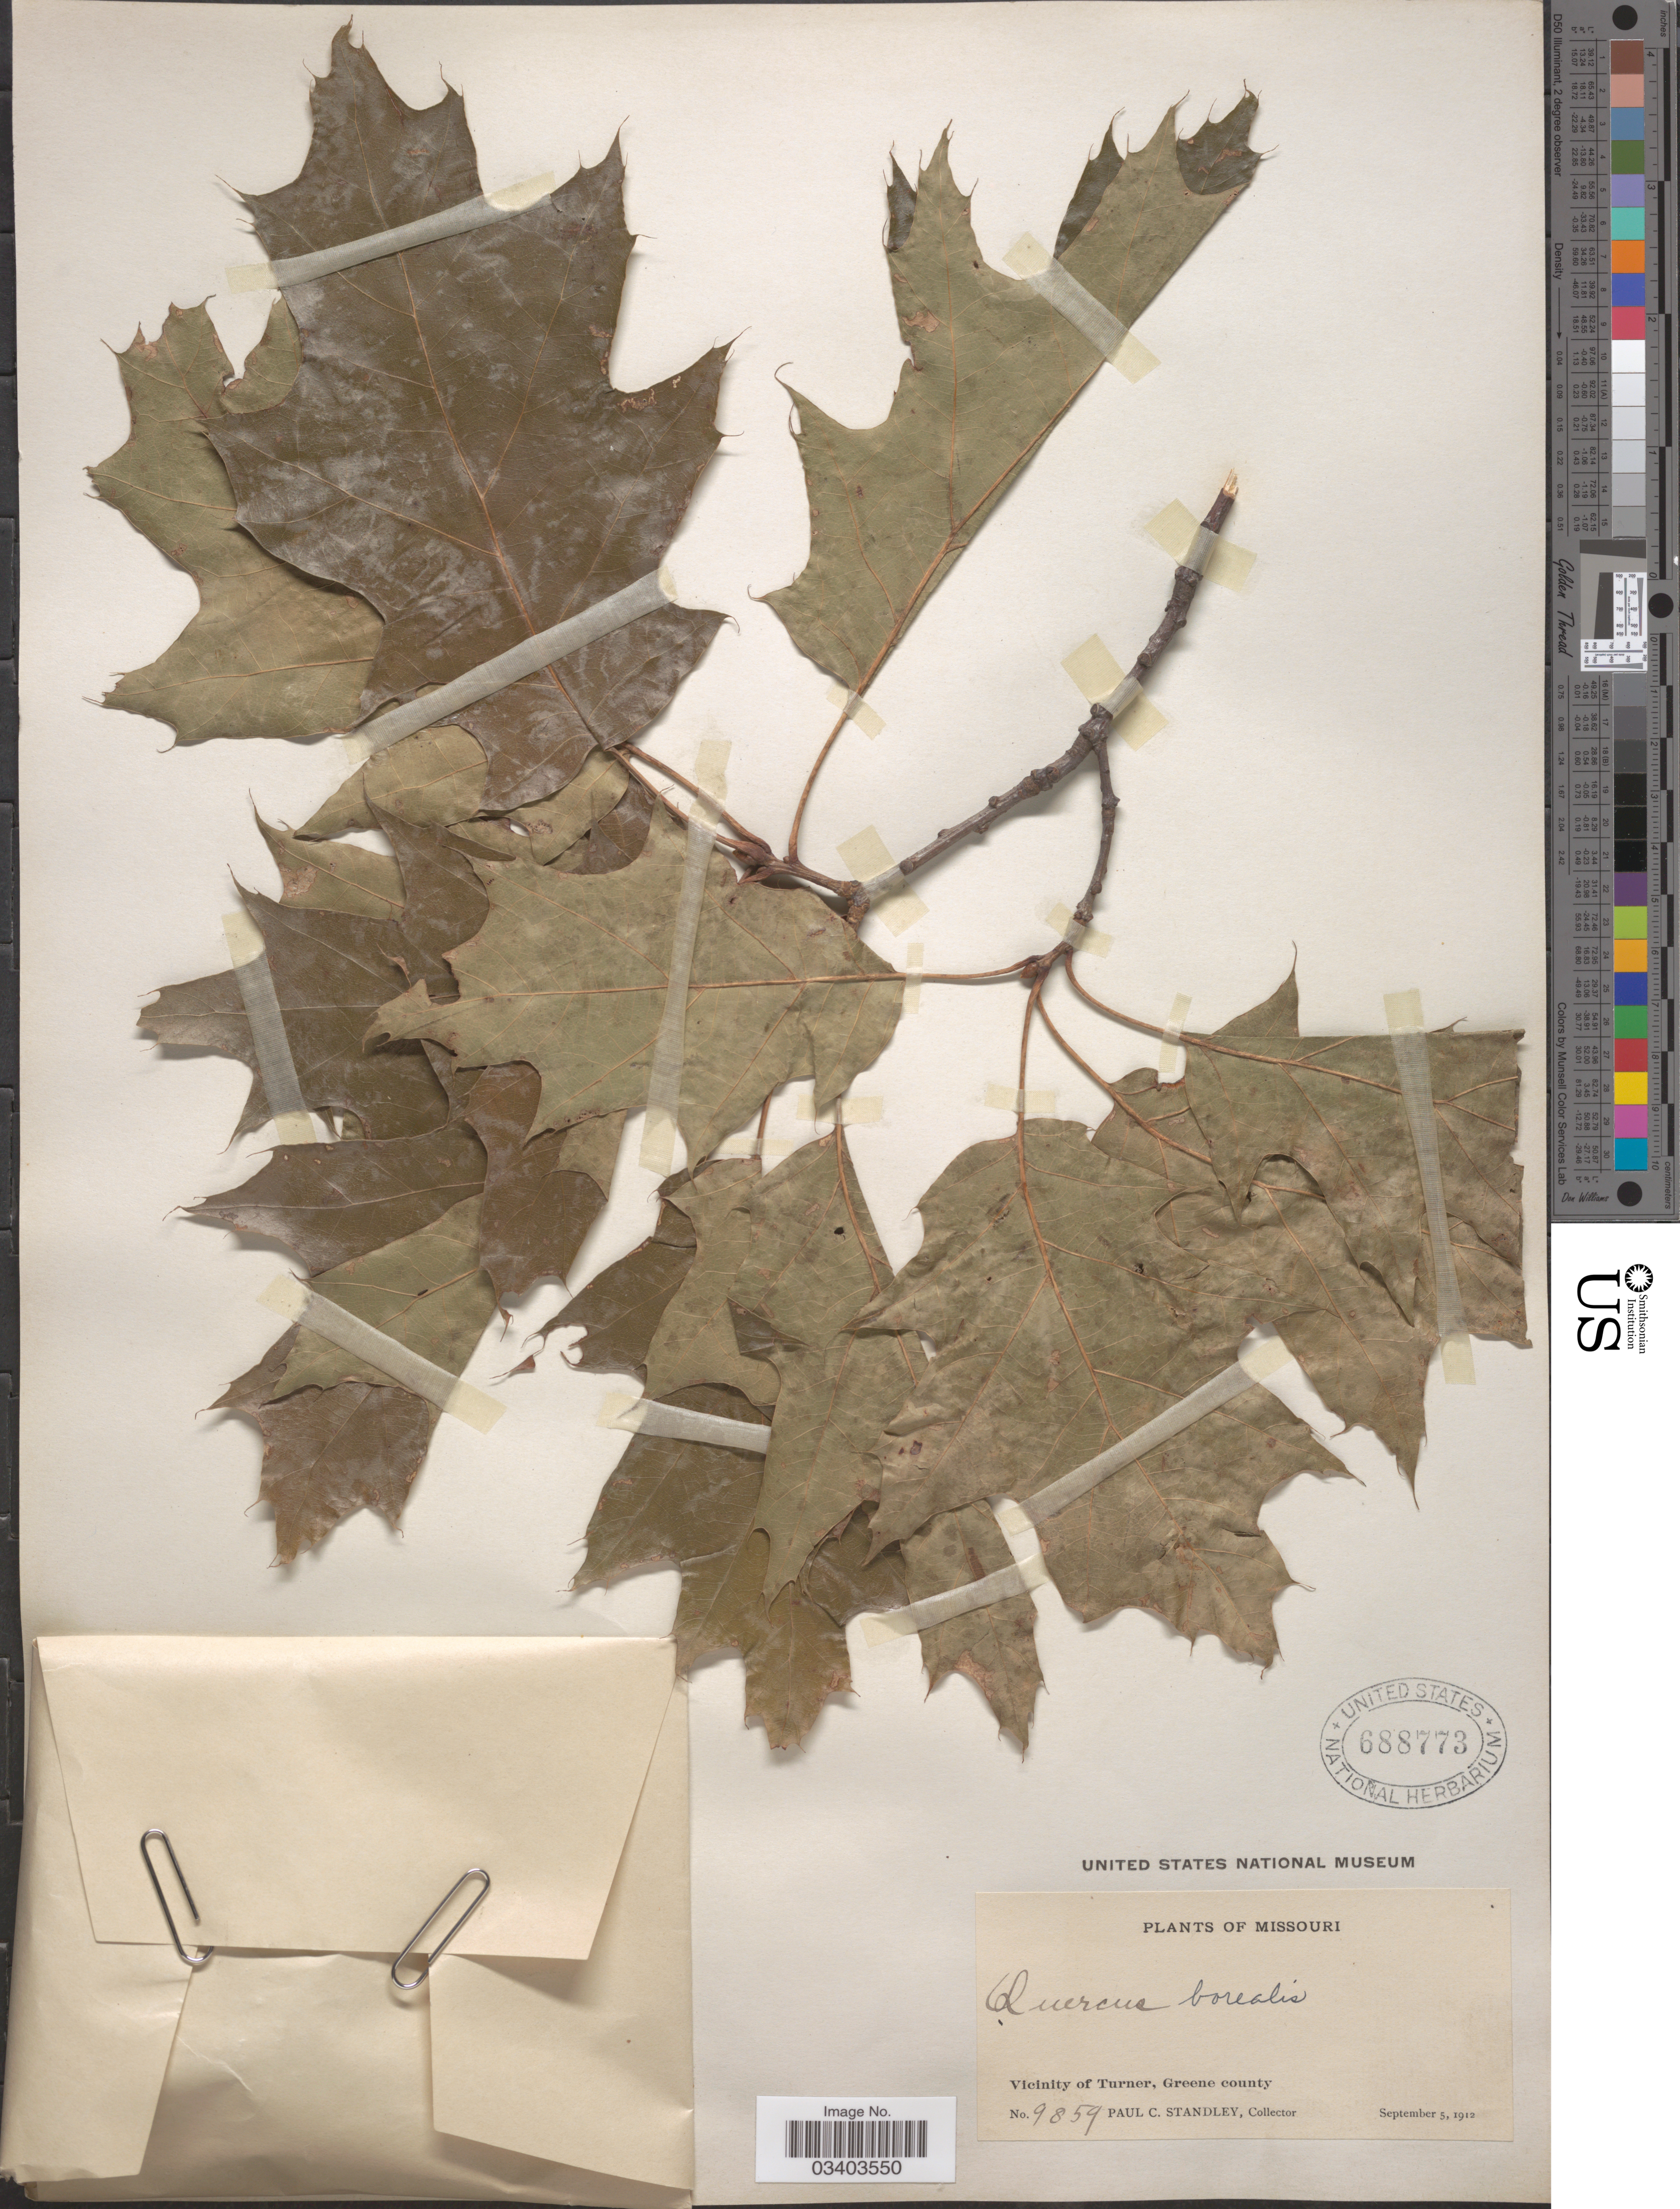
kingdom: Plantae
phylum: Tracheophyta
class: Magnoliopsida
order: Fagales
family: Fagaceae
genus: Quercus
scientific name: Quercus borealis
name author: F. Michx.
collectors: P. C. Standley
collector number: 9859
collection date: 1912-09-05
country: United States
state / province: Missouri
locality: Vicinity of Turner, Greene county.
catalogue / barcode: US 688773